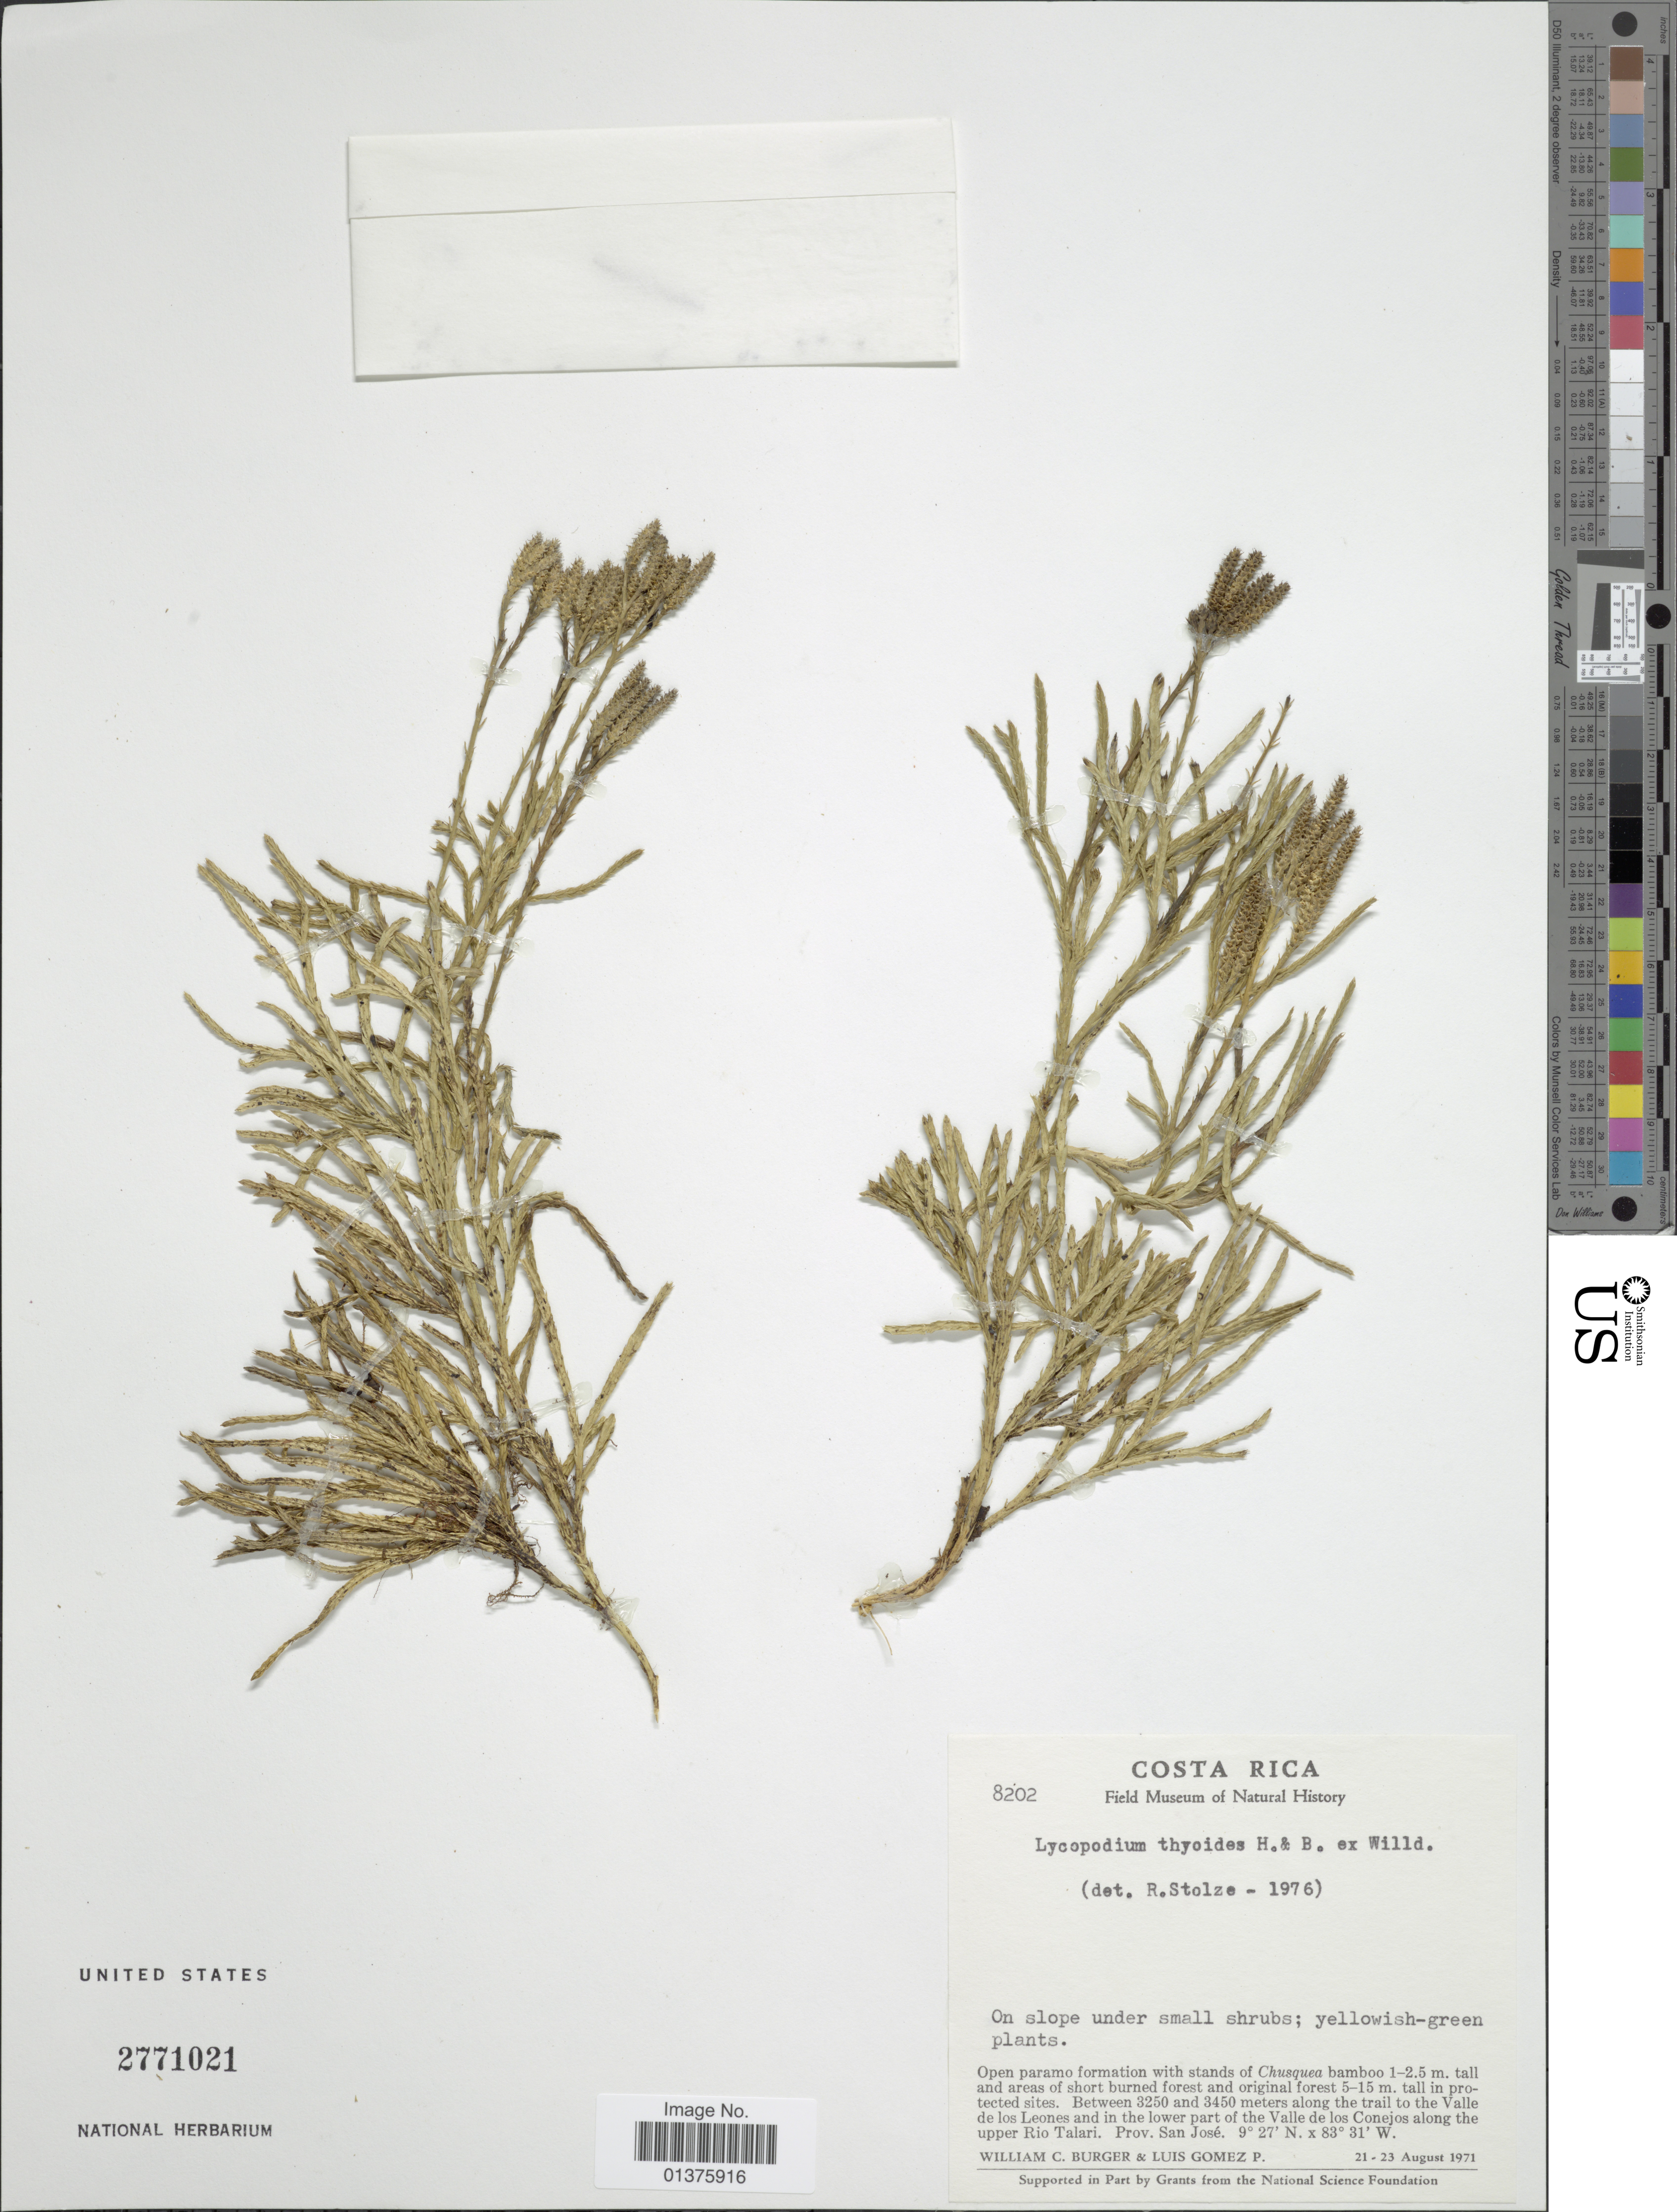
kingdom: Plantae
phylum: Tracheophyta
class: Lycopodiopsida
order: Lycopodiales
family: Lycopodiaceae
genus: Diphasiastrum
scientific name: Diphasiastrum thyoides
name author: (Humb. & Bonpl. ex Willd.) Holub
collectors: W. Burger & L. D. Gómez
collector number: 8202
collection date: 1971-08-21/1971-08-23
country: Costa Rica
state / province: San José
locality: Along the trail to the Valle de Los Leones and in the lower part of the Valle de los Conejos along the upper Rio Talari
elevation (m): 3250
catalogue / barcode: US 2771021